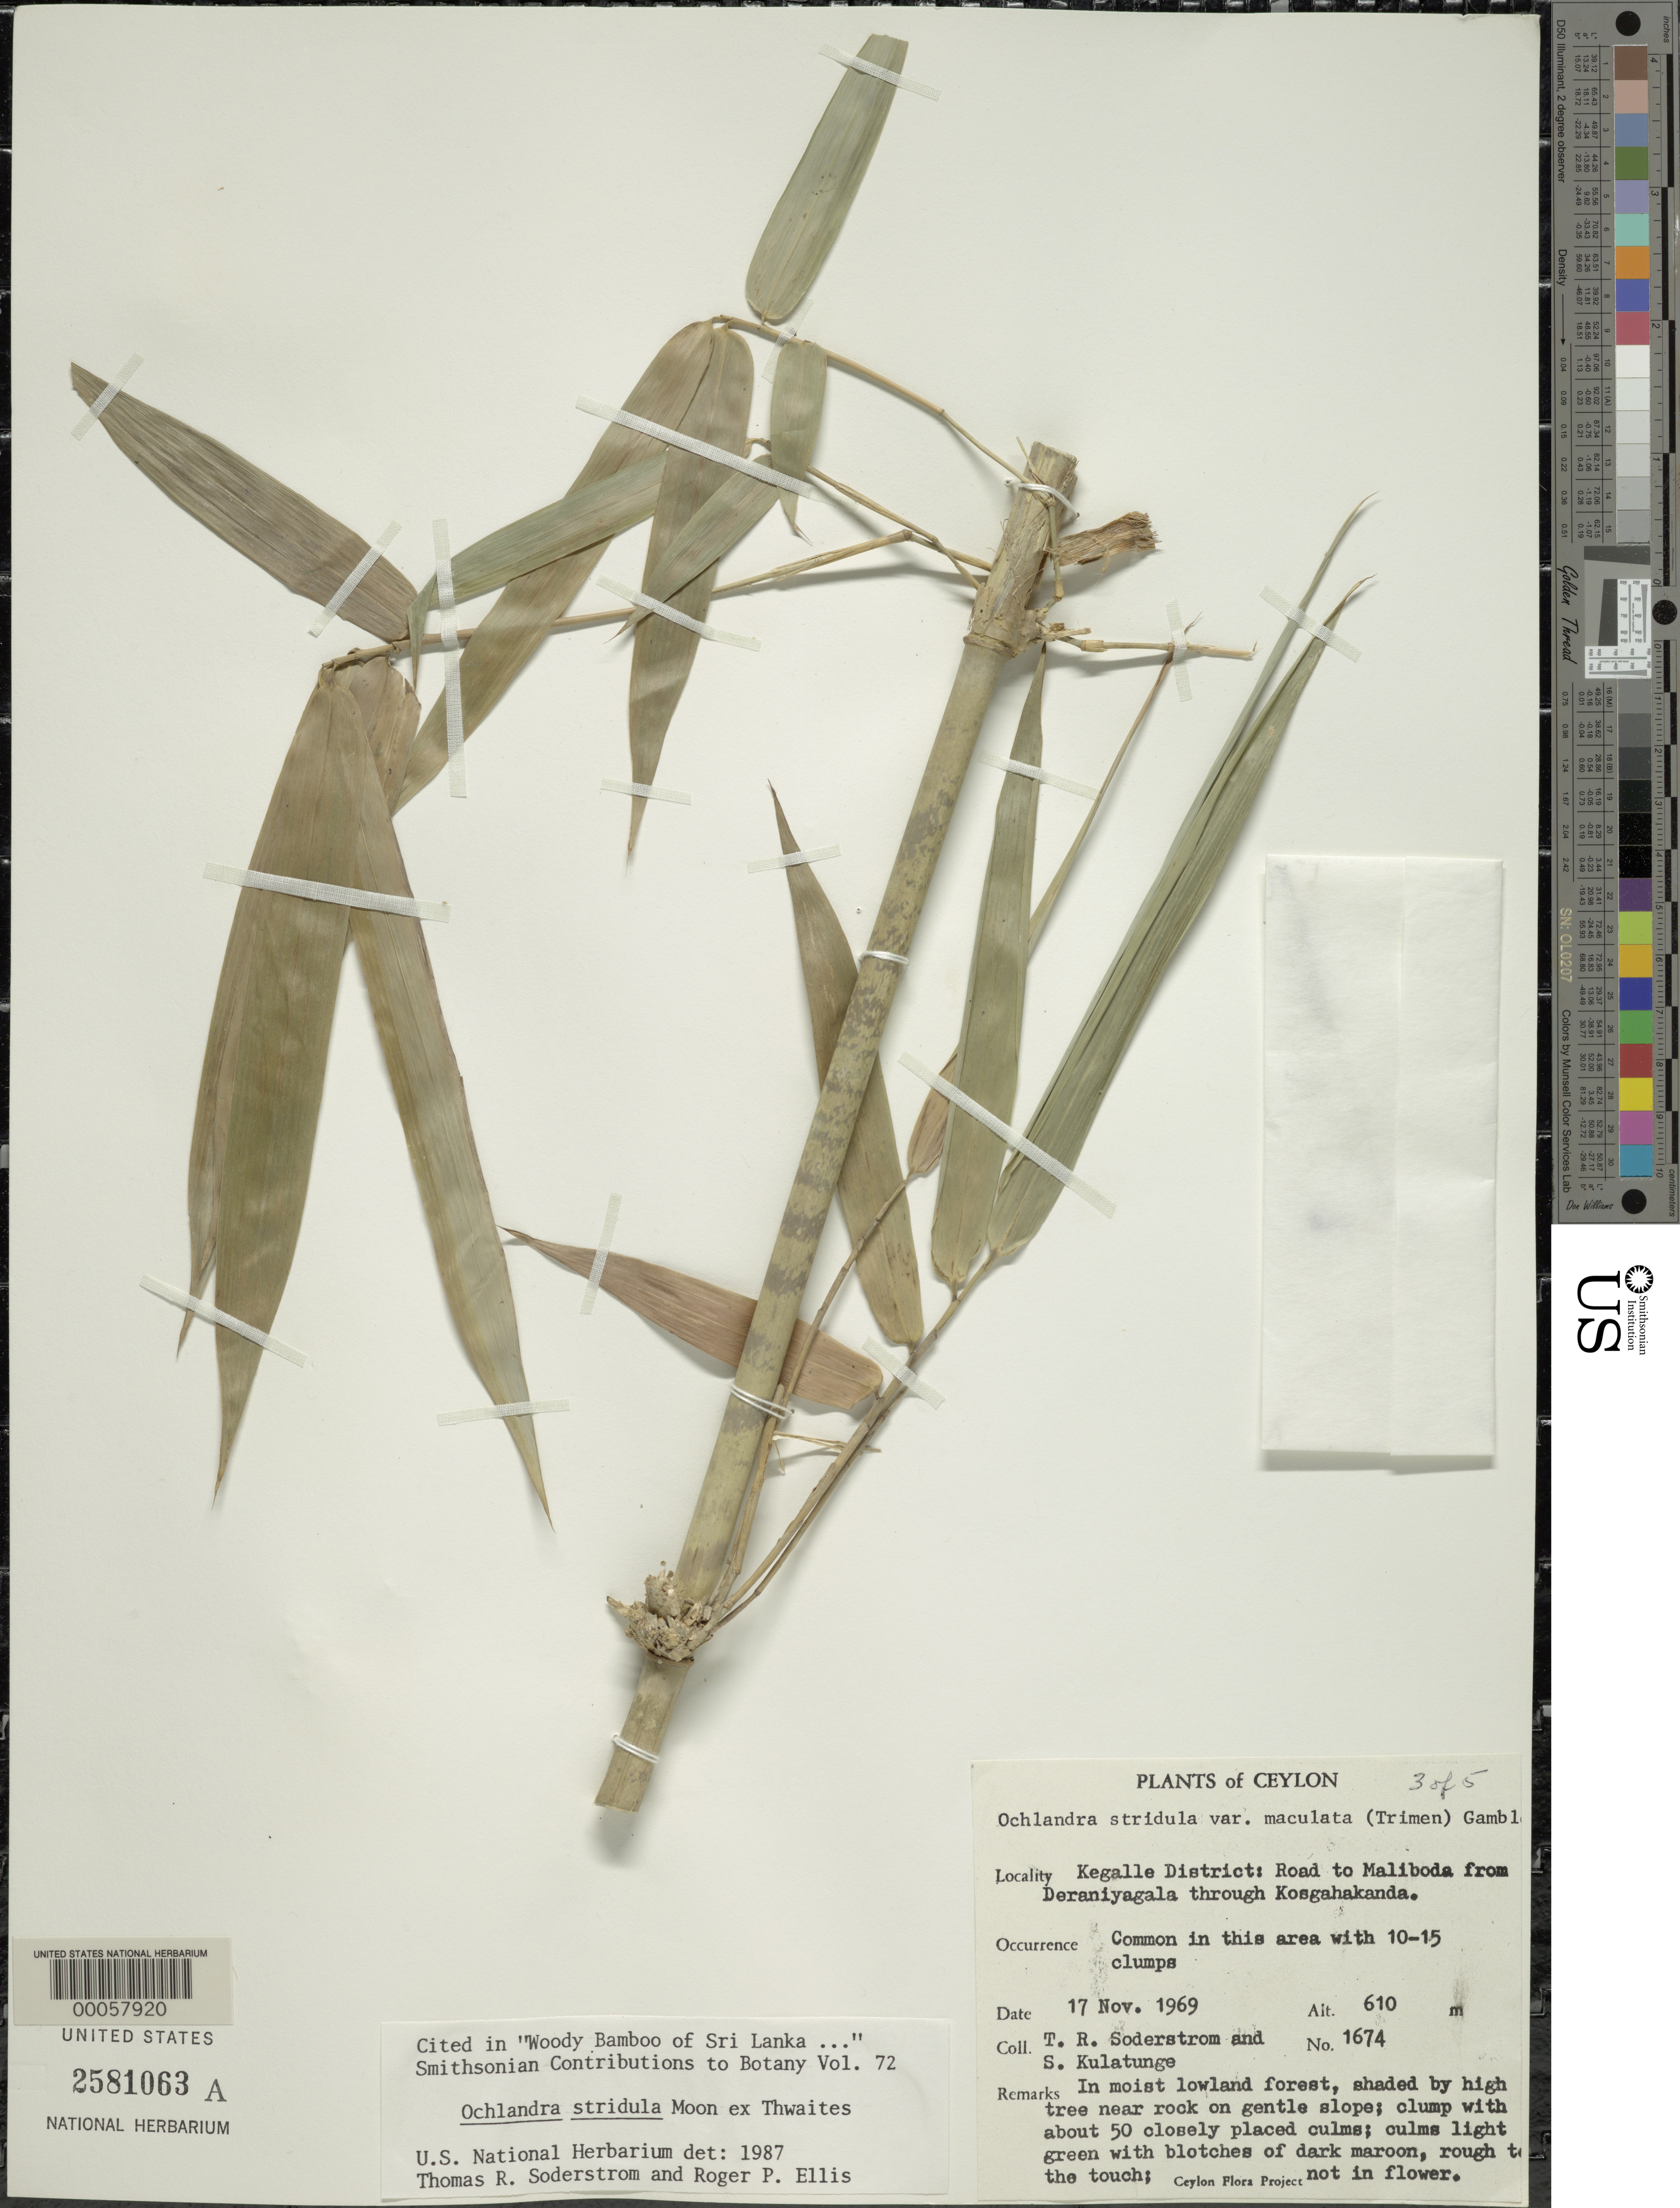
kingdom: Plantae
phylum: Tracheophyta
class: Liliopsida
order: Poales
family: Poaceae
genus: Ochlandra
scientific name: Ochlandra stridula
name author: Moon ex Thwaites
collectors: T. R. Soderstrom & S. Kulatunge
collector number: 1674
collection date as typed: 17 Nov 1969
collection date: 1969-11-17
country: Sri Lanka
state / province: Sabaragamuwa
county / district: Kegalle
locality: Road to Maliboda from Deraniyagala through Kosgahakanda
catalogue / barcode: US 2581063